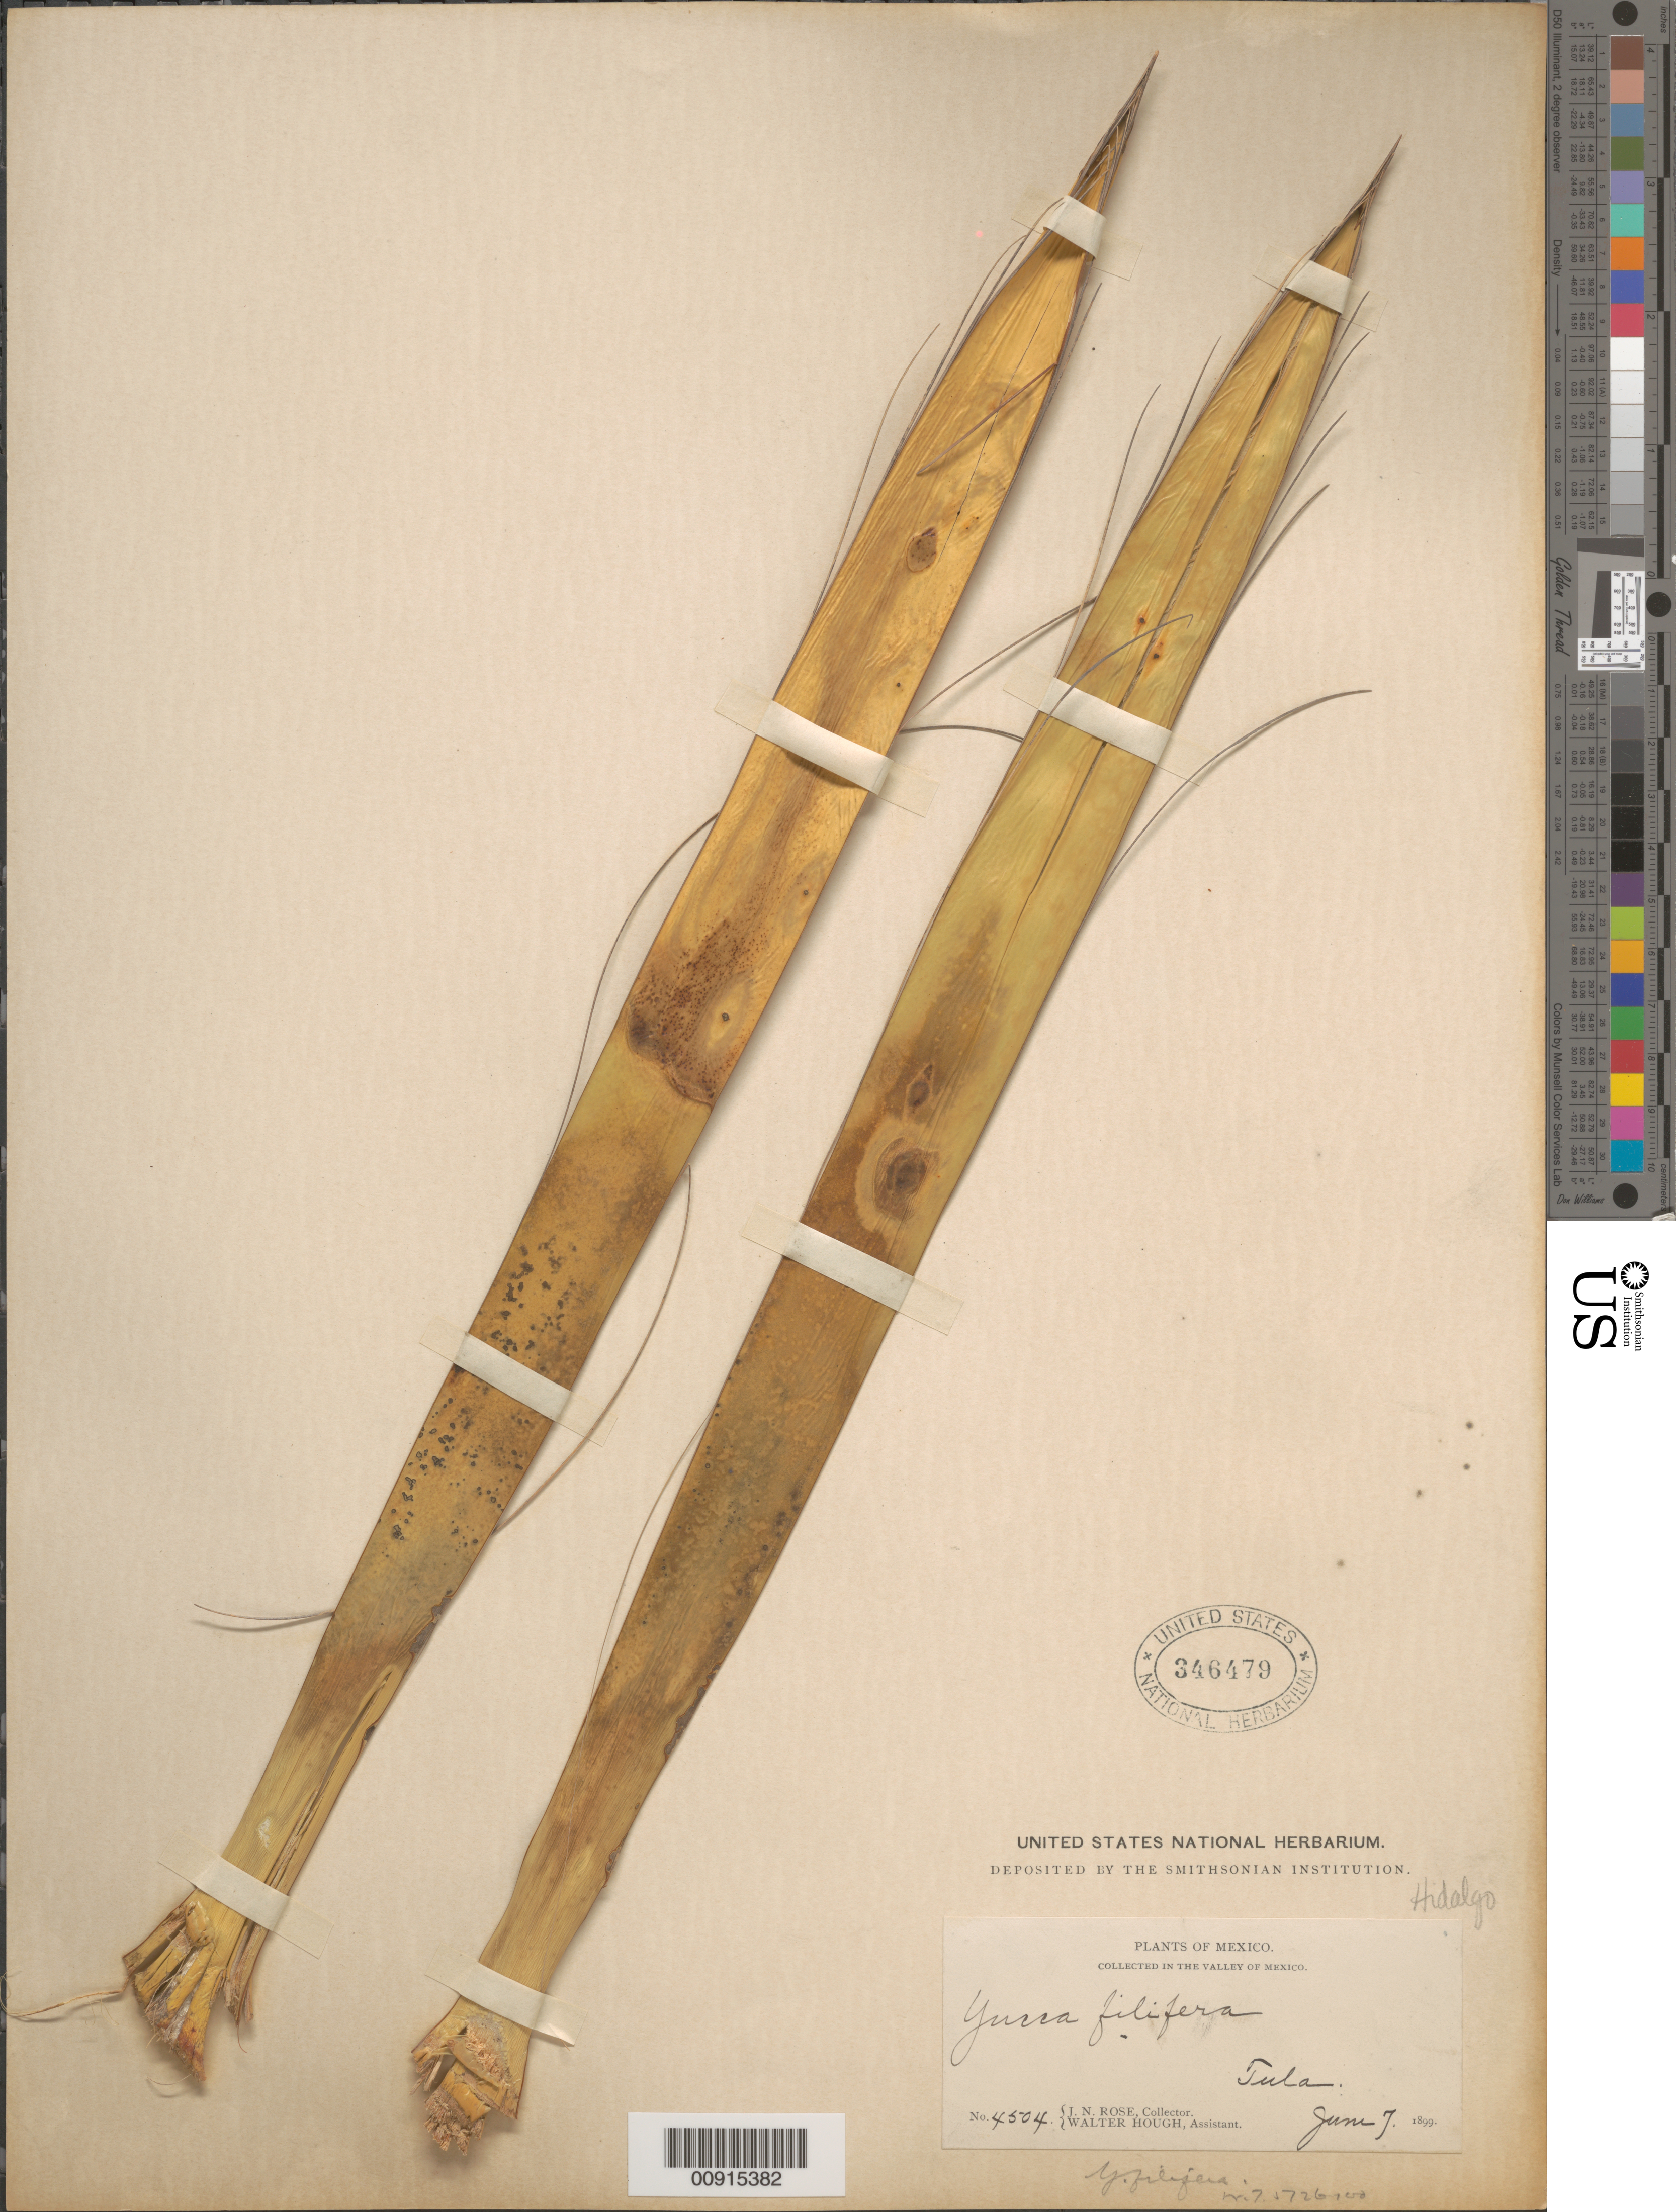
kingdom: Plantae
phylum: Tracheophyta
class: Liliopsida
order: Asparagales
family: Asparagaceae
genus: Yucca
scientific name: Yucca filifera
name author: Chabaud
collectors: J. N. Rose & W. Hough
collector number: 4504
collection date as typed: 07 Jun 1899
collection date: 1899-06-07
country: Mexico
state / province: Hidalgo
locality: Tula in the Valley of Mexico.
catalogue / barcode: US 346479